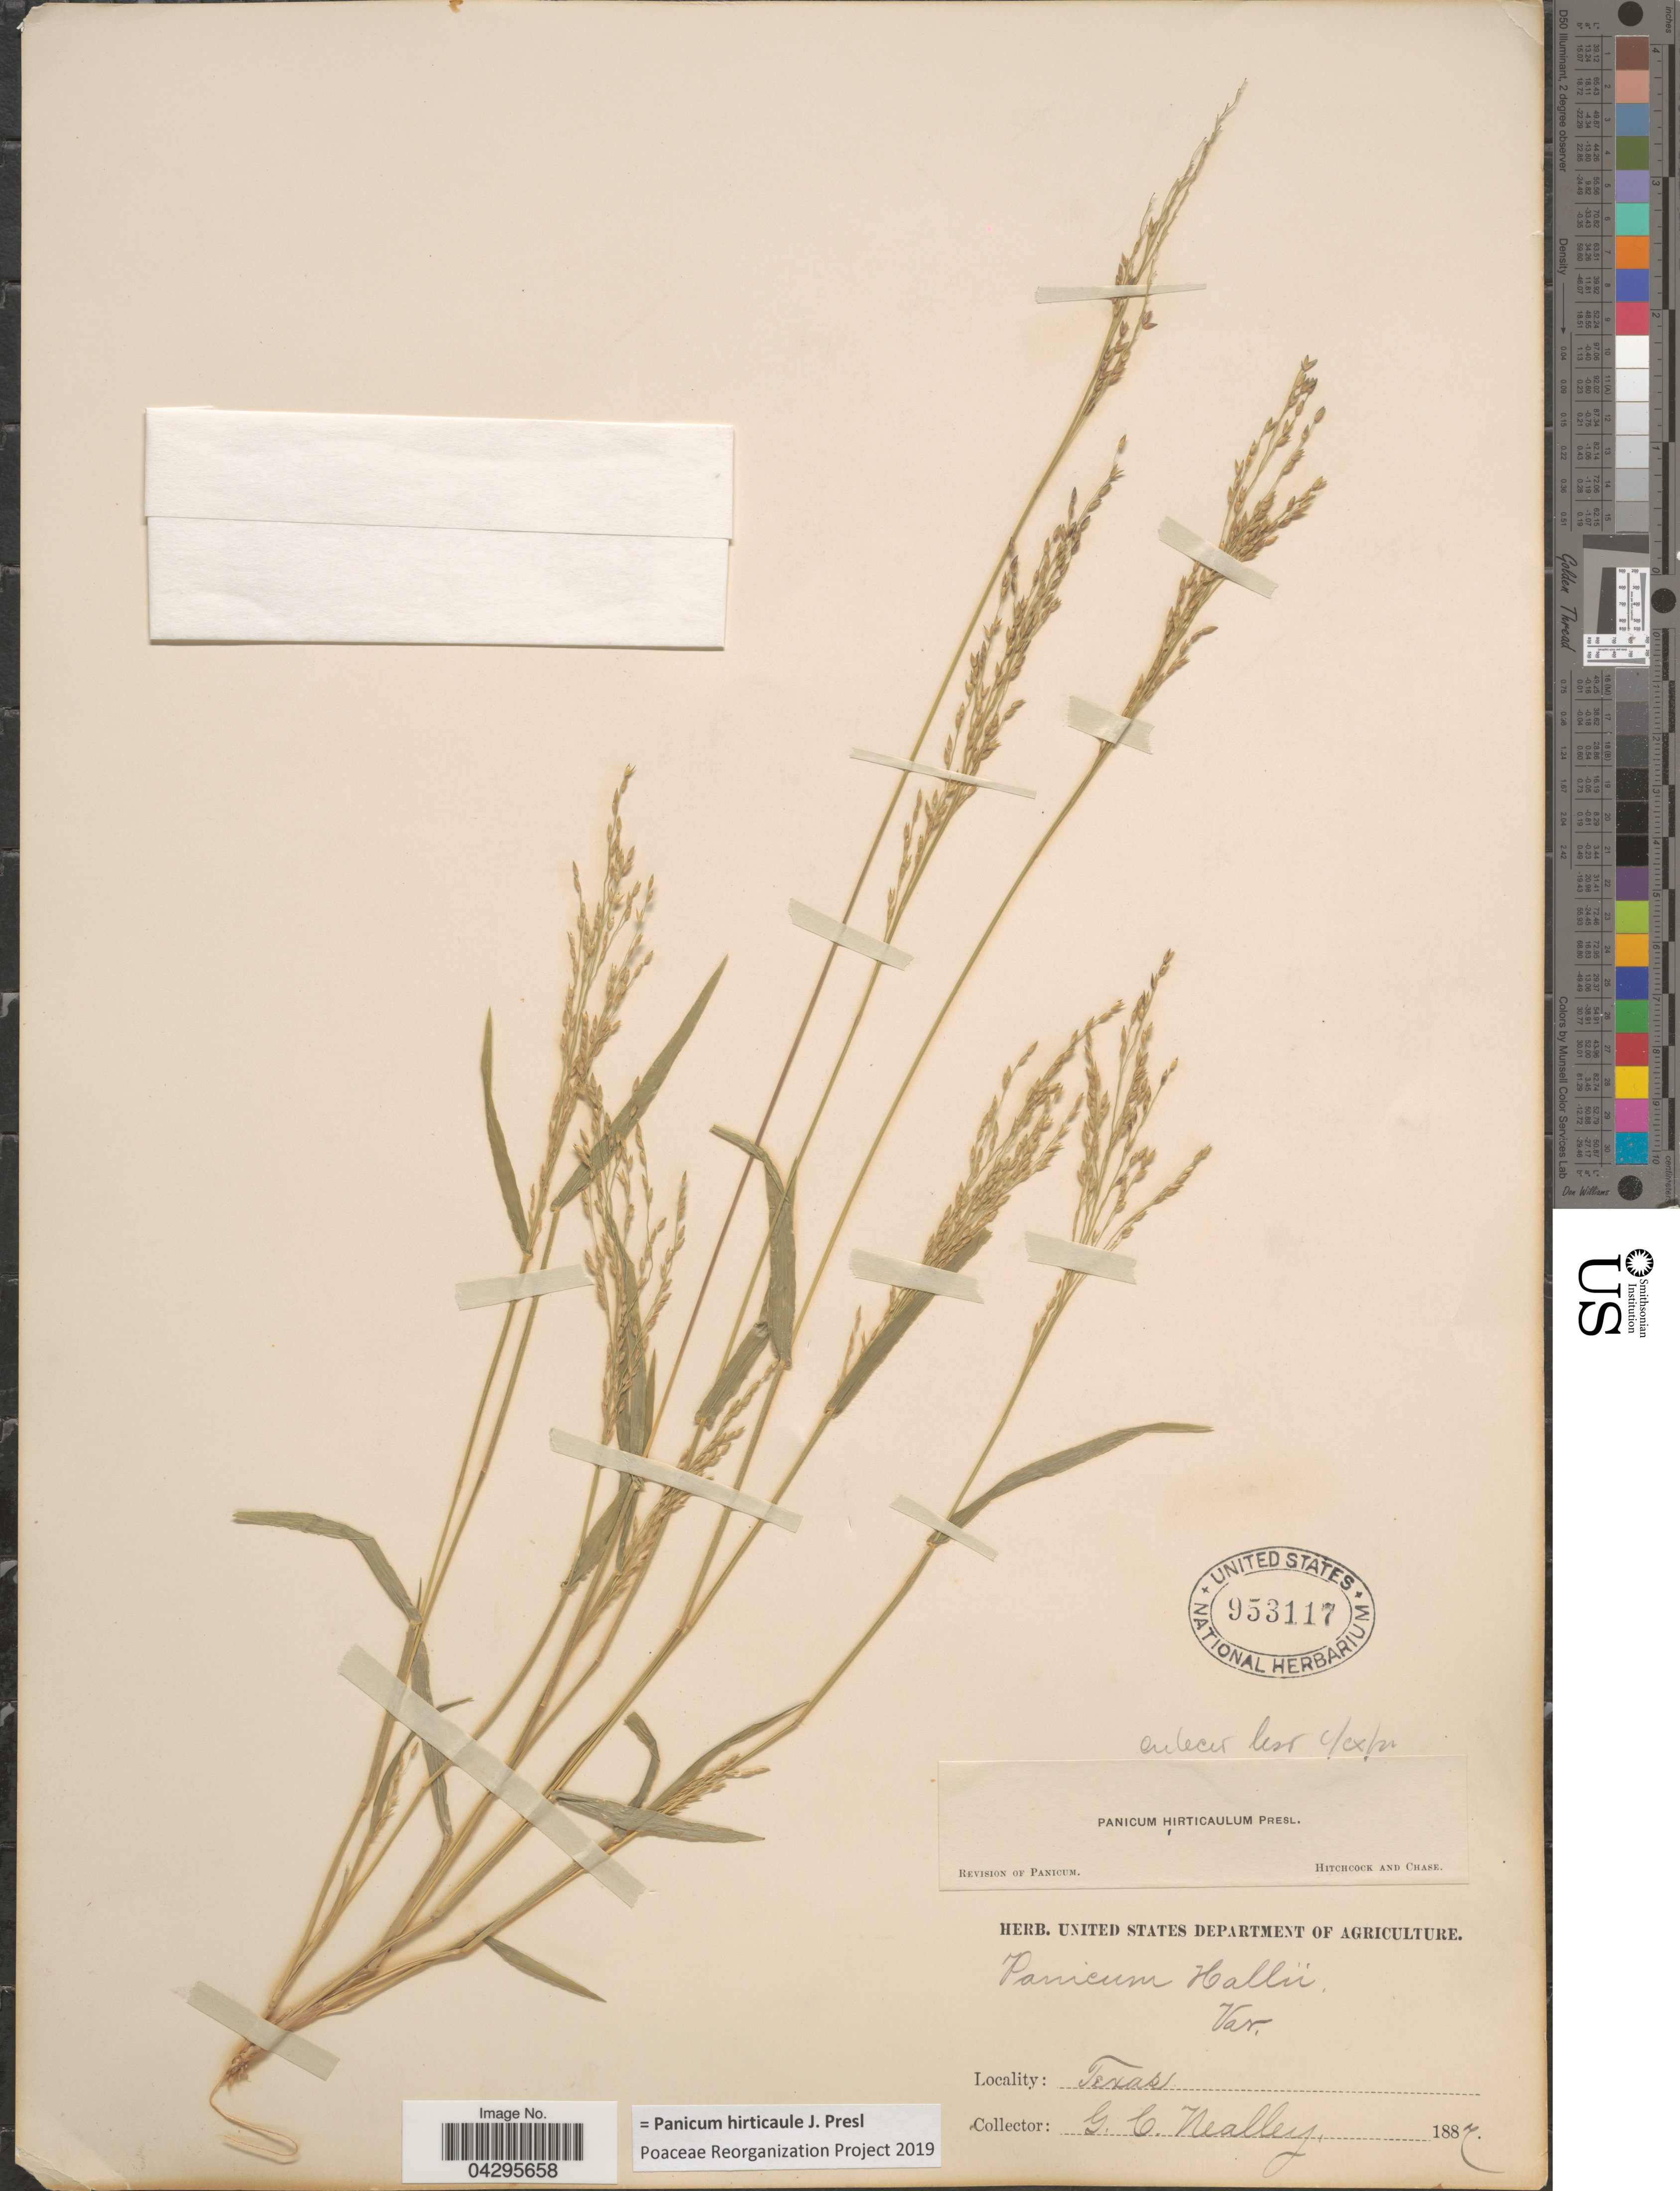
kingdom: Plantae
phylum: Tracheophyta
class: Liliopsida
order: Poales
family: Poaceae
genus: Panicum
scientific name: Panicum hirticaule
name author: J. Presl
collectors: G. C. Nealley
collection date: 1887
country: United States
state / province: Texas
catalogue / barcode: US 953117